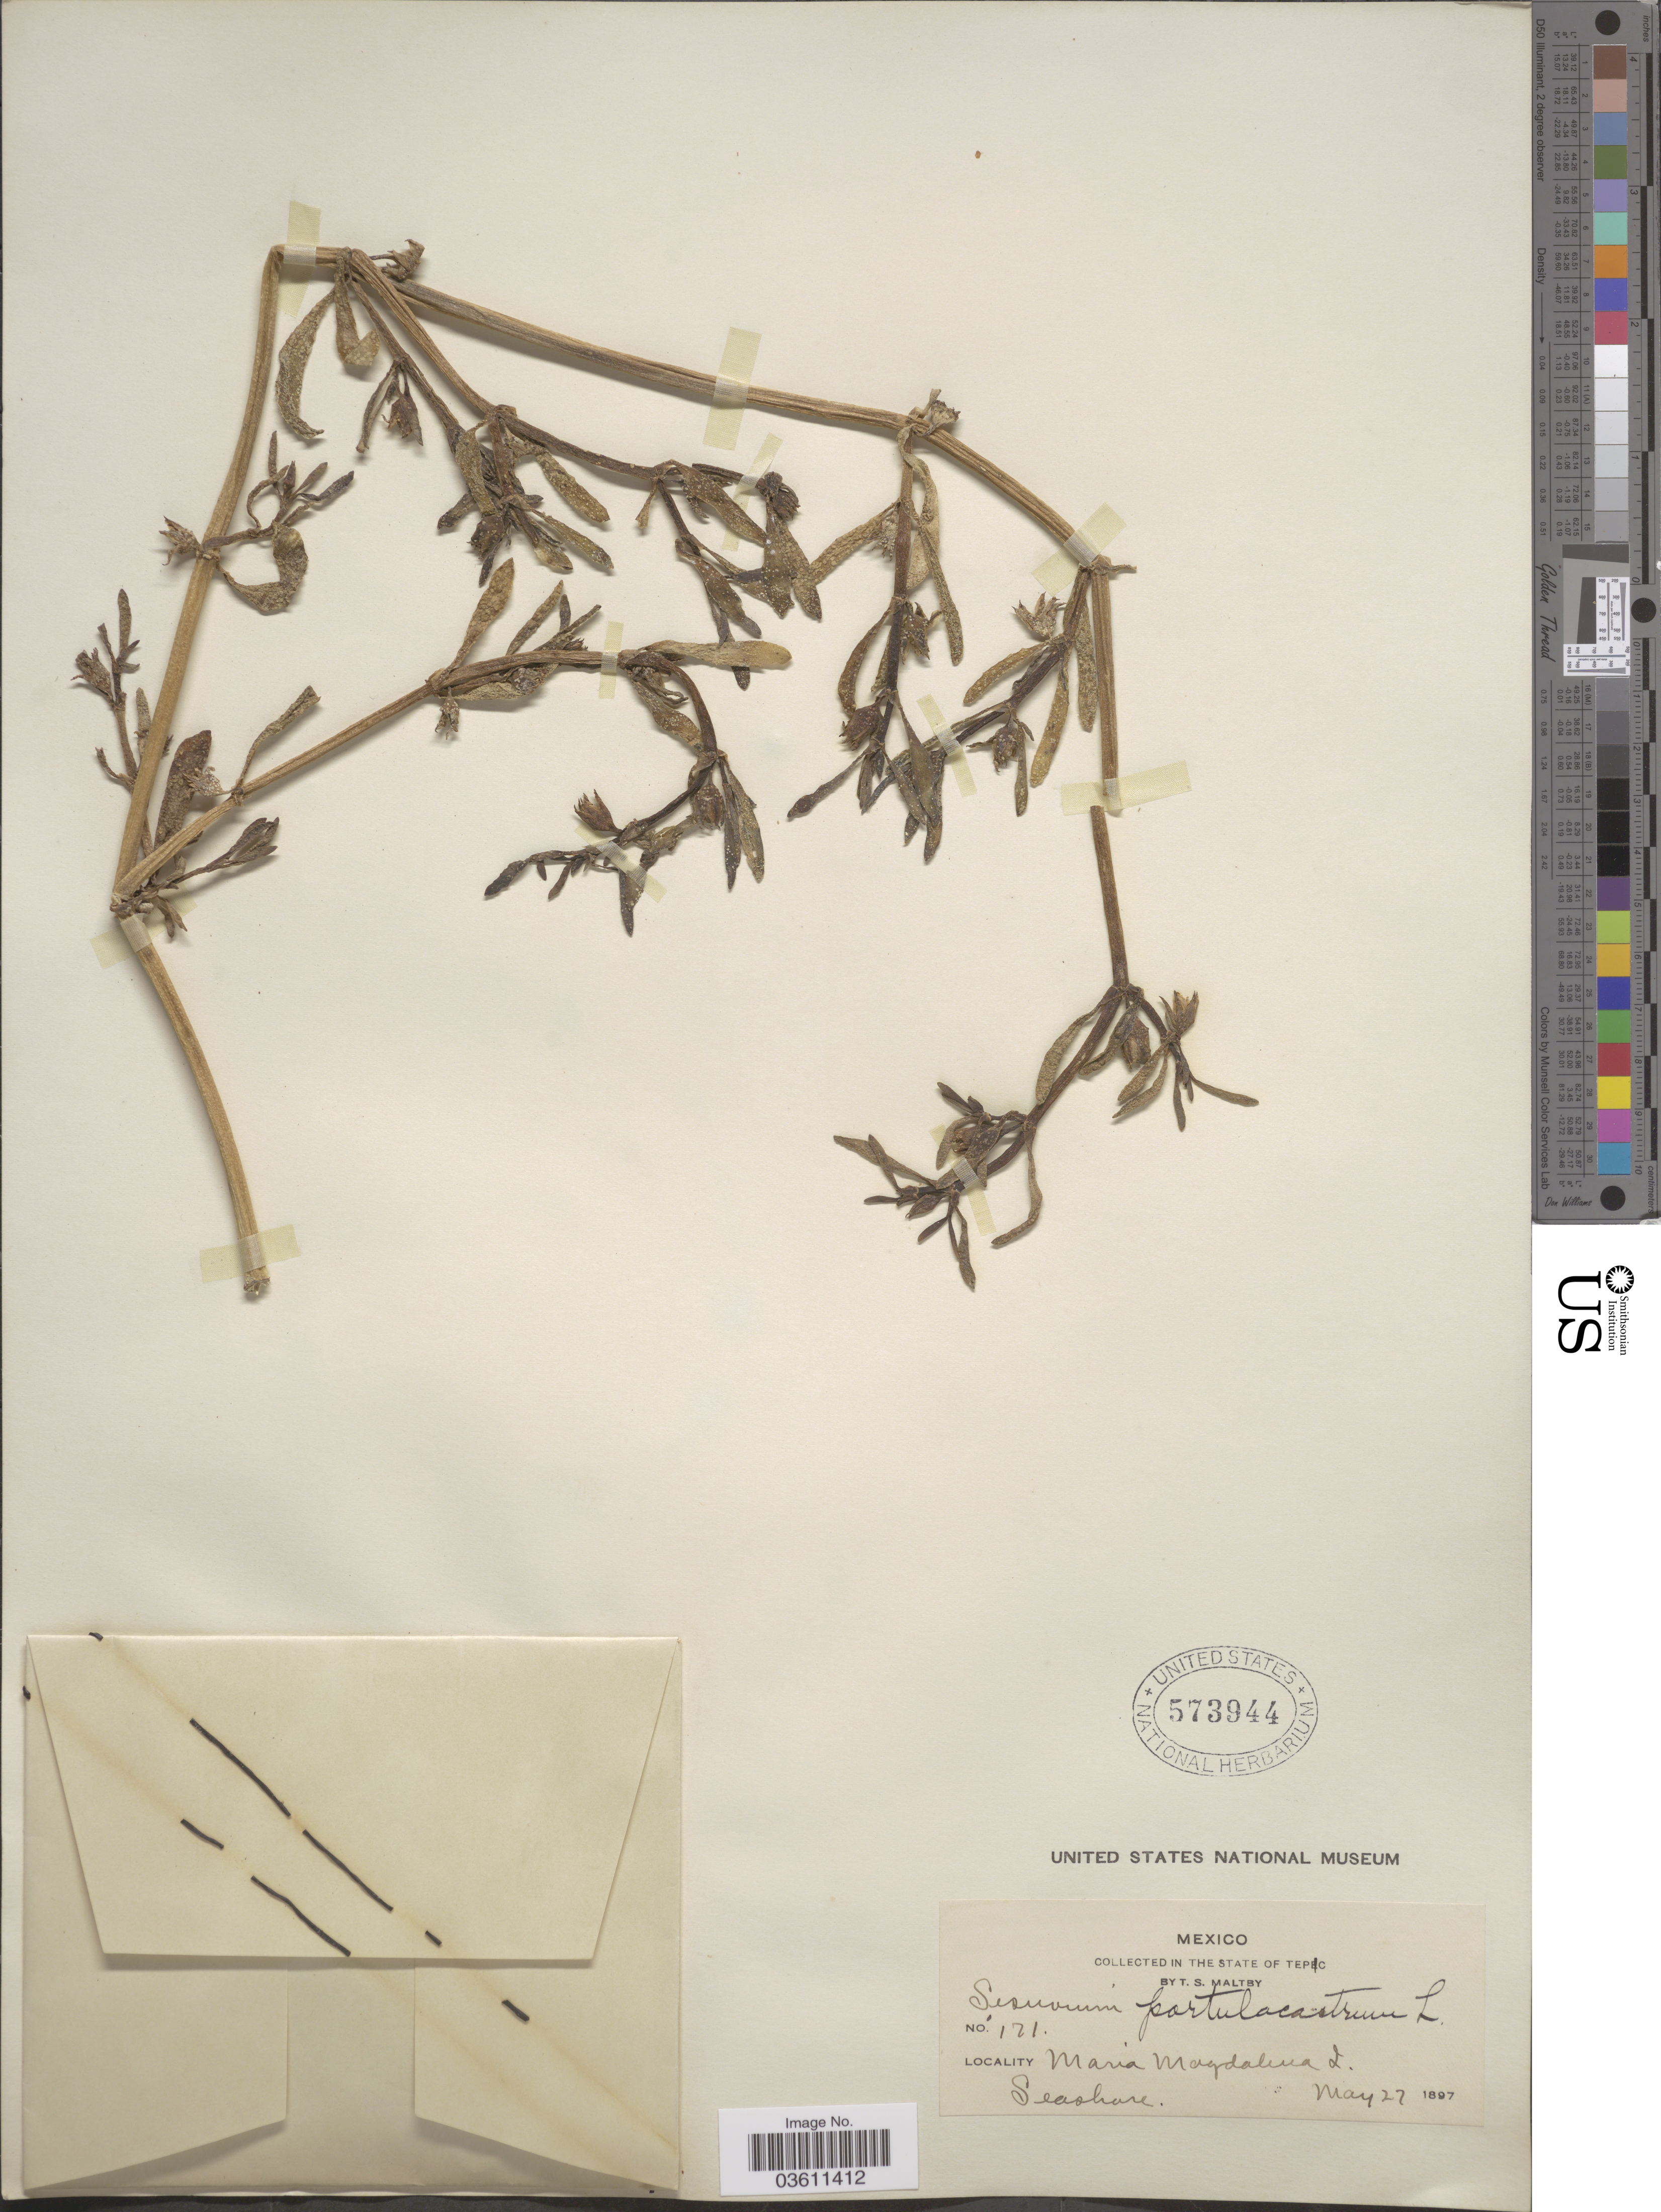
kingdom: Plantae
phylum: Tracheophyta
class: Magnoliopsida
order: Caryophyllales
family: Aizoaceae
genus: Sesuvium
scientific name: Sesuvium portulacastrum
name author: (L.) L.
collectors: T. S. Maltby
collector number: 171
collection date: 1897-05-27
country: Mexico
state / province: Nayarit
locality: State of Tepic. Maria Magdalena I. Seashore.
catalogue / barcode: US 573944